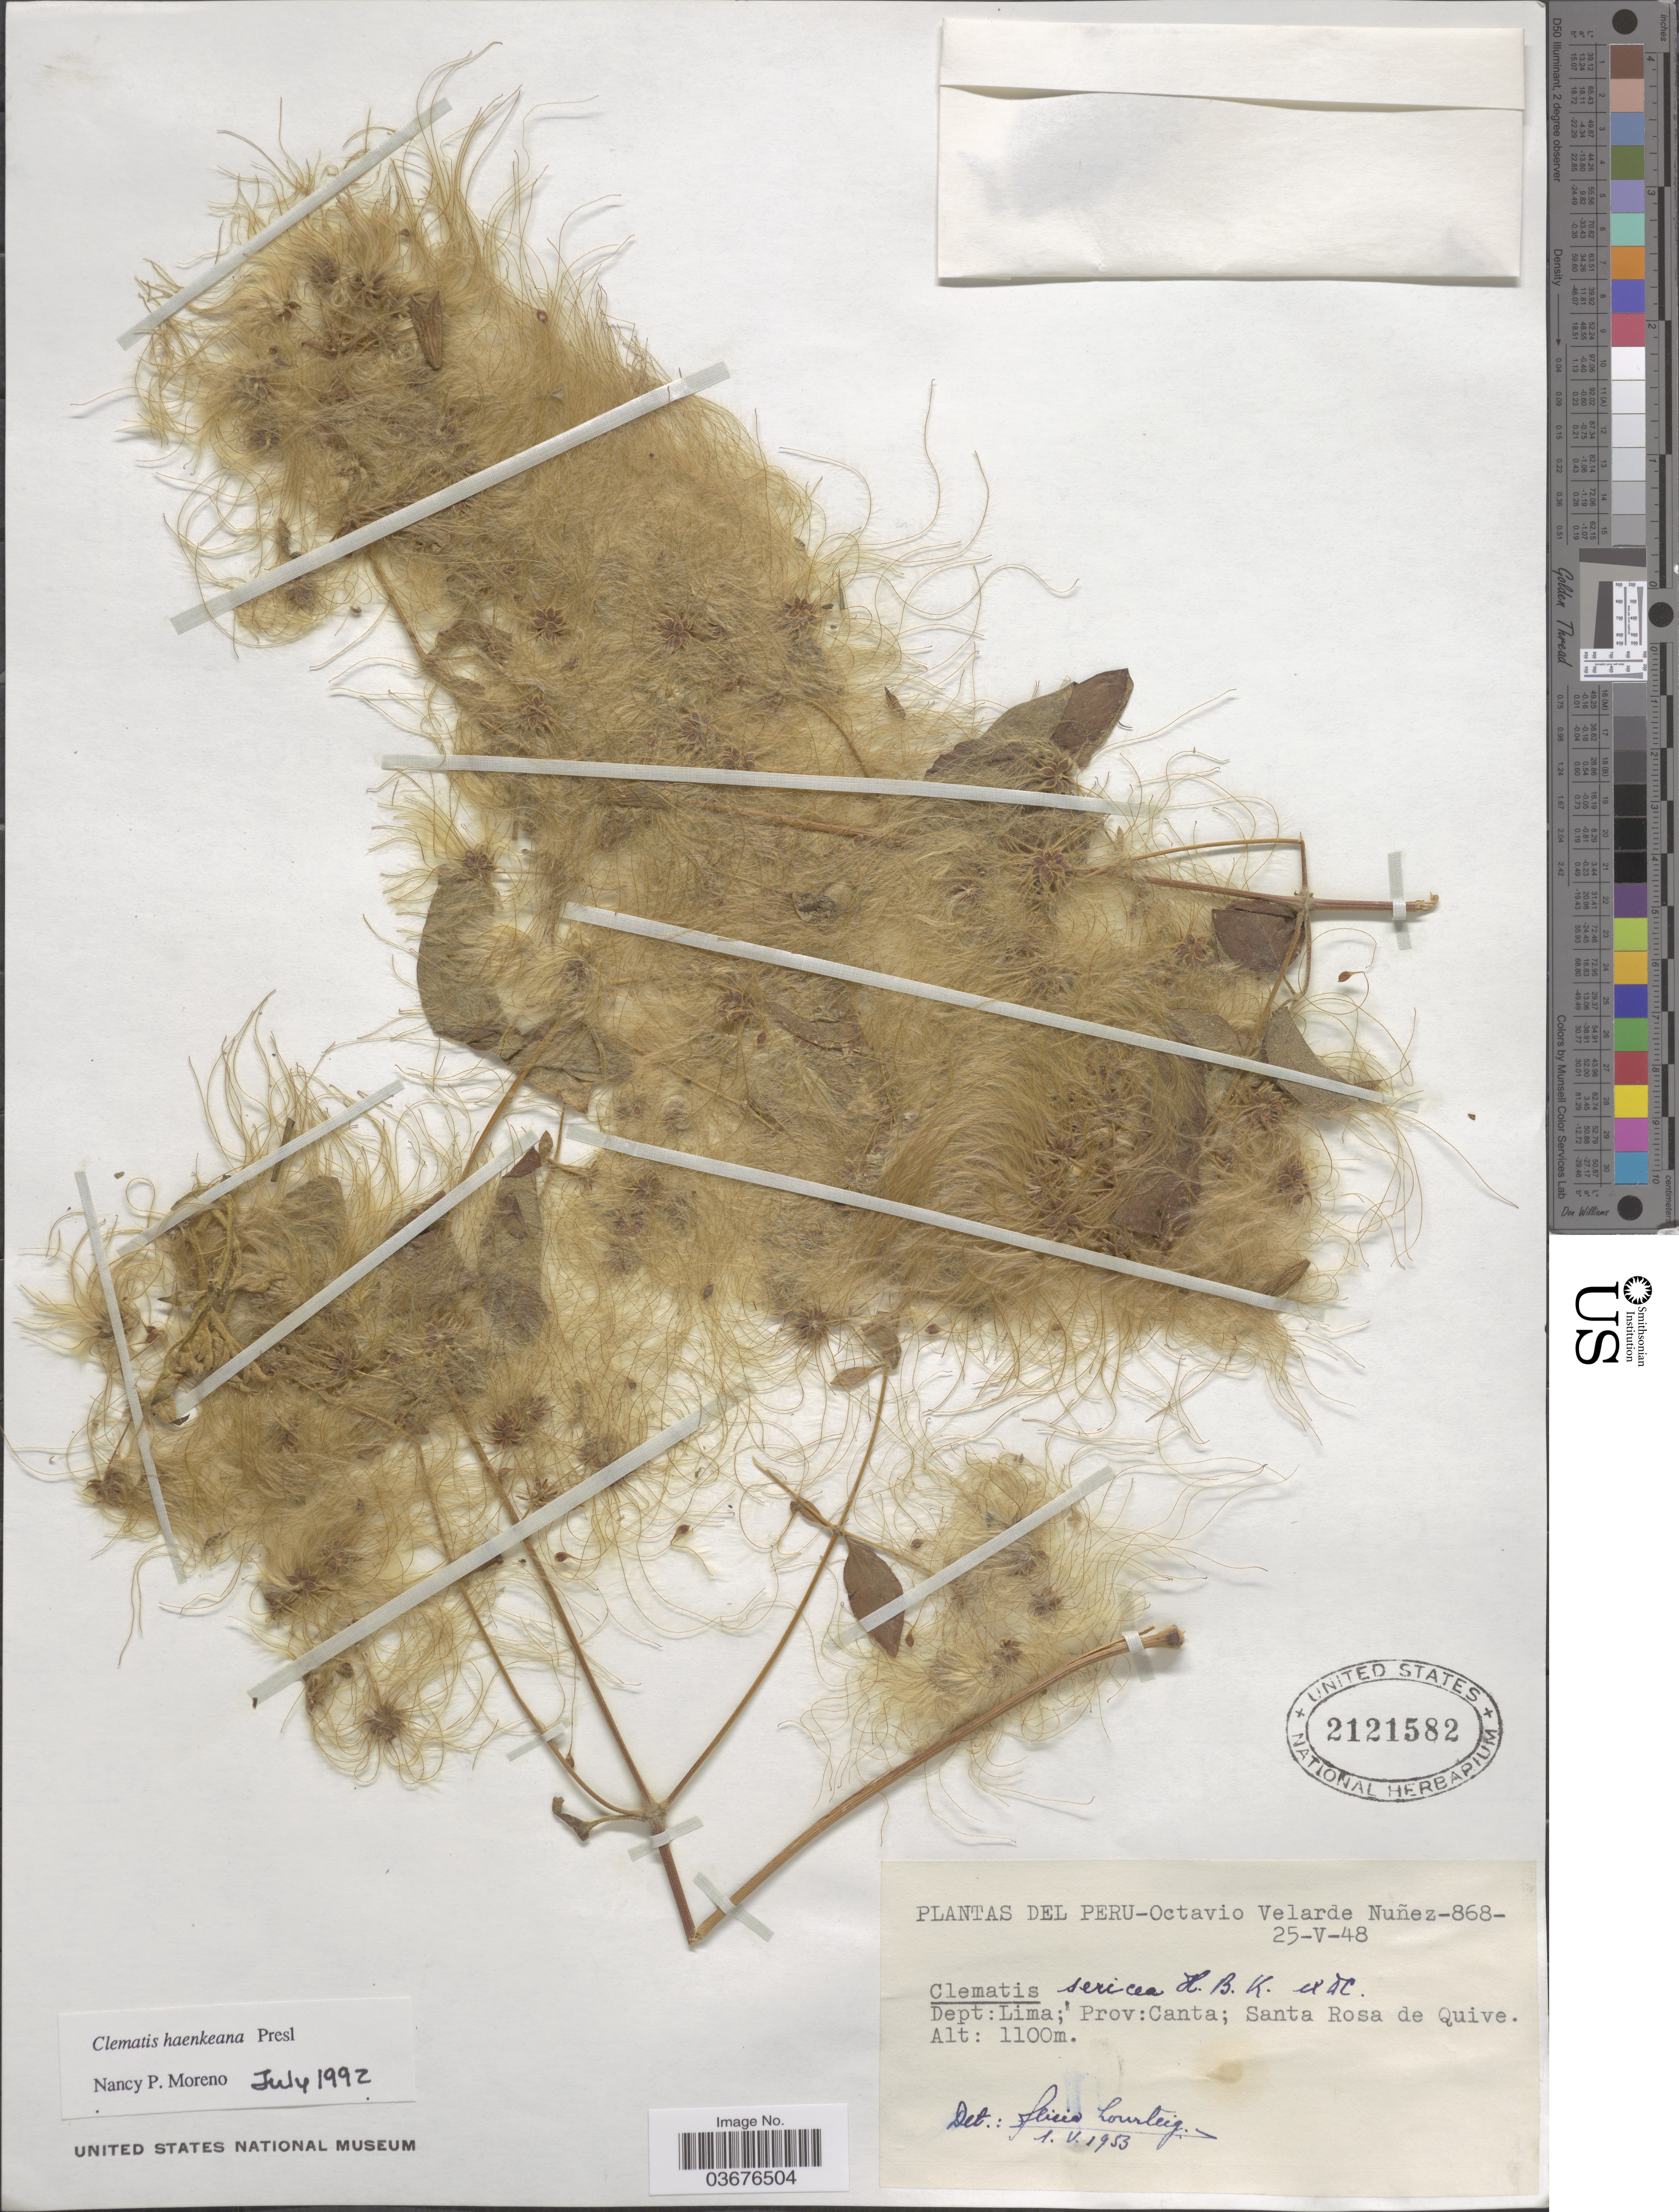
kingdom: Plantae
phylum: Tracheophyta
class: Magnoliopsida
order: Ranunculales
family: Ranunculaceae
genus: Clematis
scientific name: Clematis haenkeana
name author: C. Presl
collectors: O. Velarde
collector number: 868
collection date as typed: Transcribed d/m/y: 25/5/48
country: Peru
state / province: Lima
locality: Dept: Lima; Prov: Canta; Santa Rosa de Quive.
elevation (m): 1100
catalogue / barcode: US 2121582